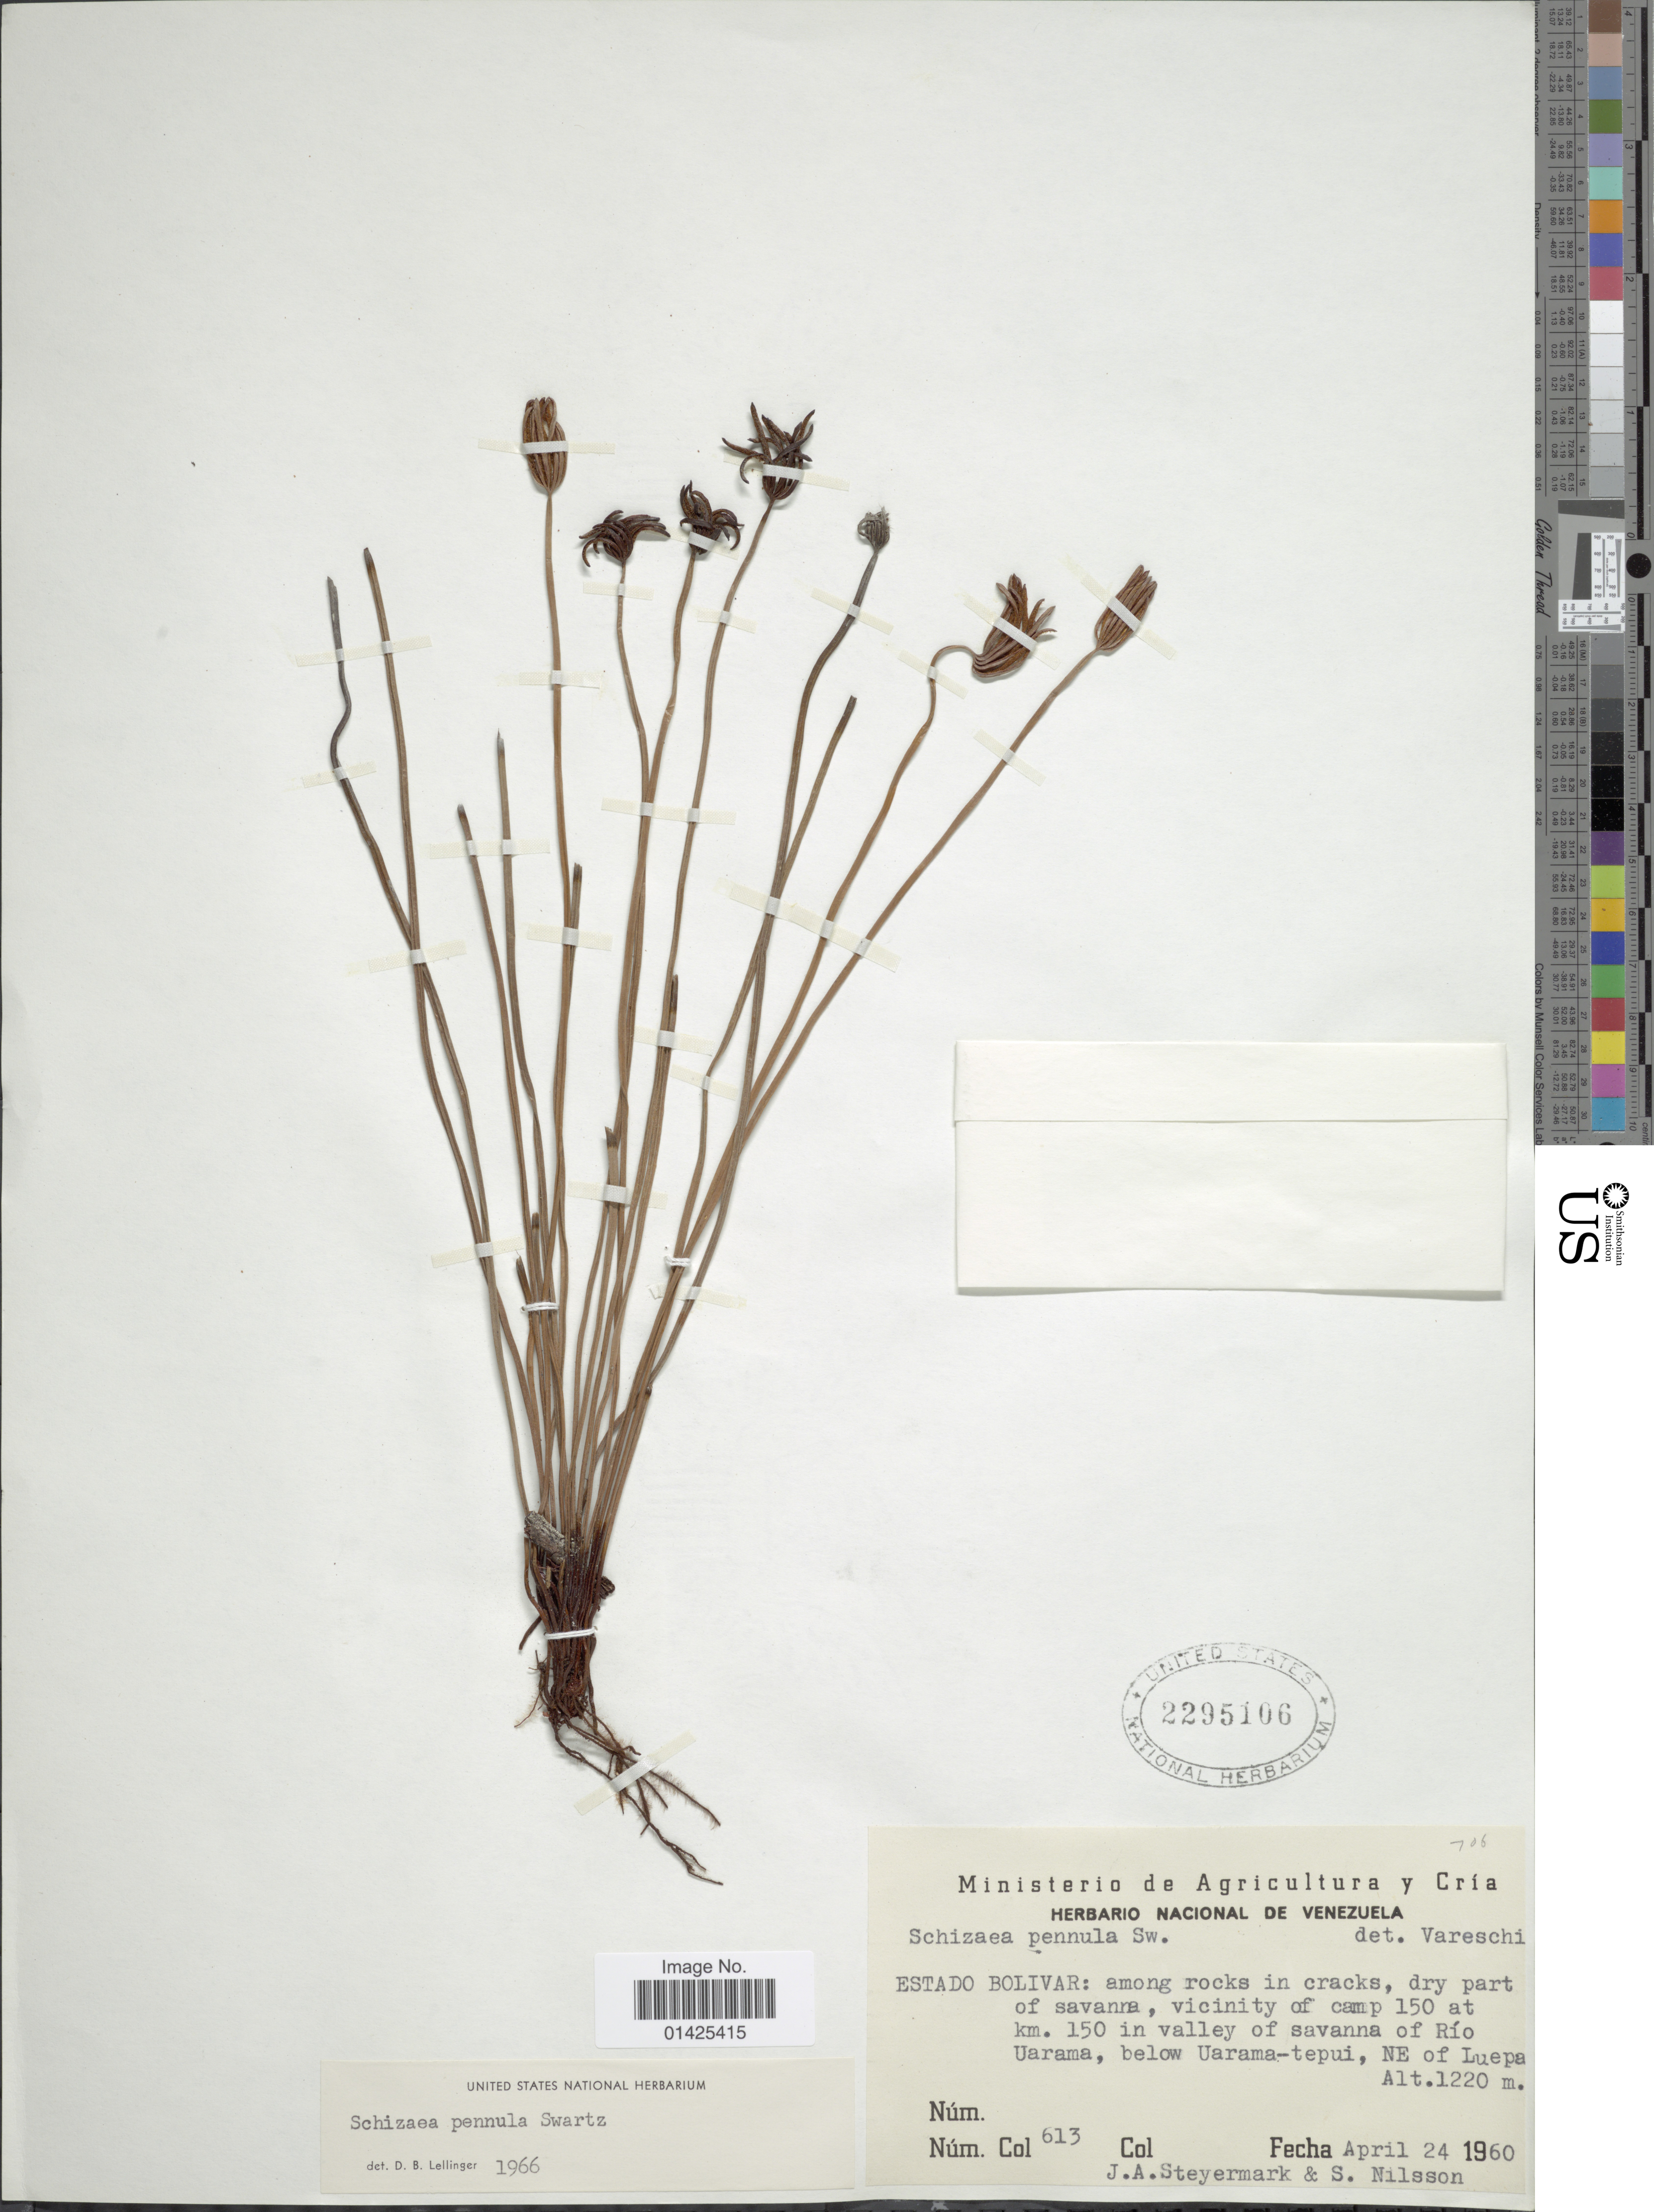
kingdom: Plantae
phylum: Tracheophyta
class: Polypodiopsida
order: Schizaeales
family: Schizaeaceae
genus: Actinostachys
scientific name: Actinostachys pennula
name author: (Sw.) Hook.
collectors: J. Steyermark & S. Nilsson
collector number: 613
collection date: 1960-04-24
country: Venezuela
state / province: Bolivar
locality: Among rocks in cranks, dry part of savanna, vicinity of camp 150 at km. 150 in valley of savannah of Rio-Uarama, below Uarama-tepui. NE of Luepa.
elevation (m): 1220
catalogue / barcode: US 2295106